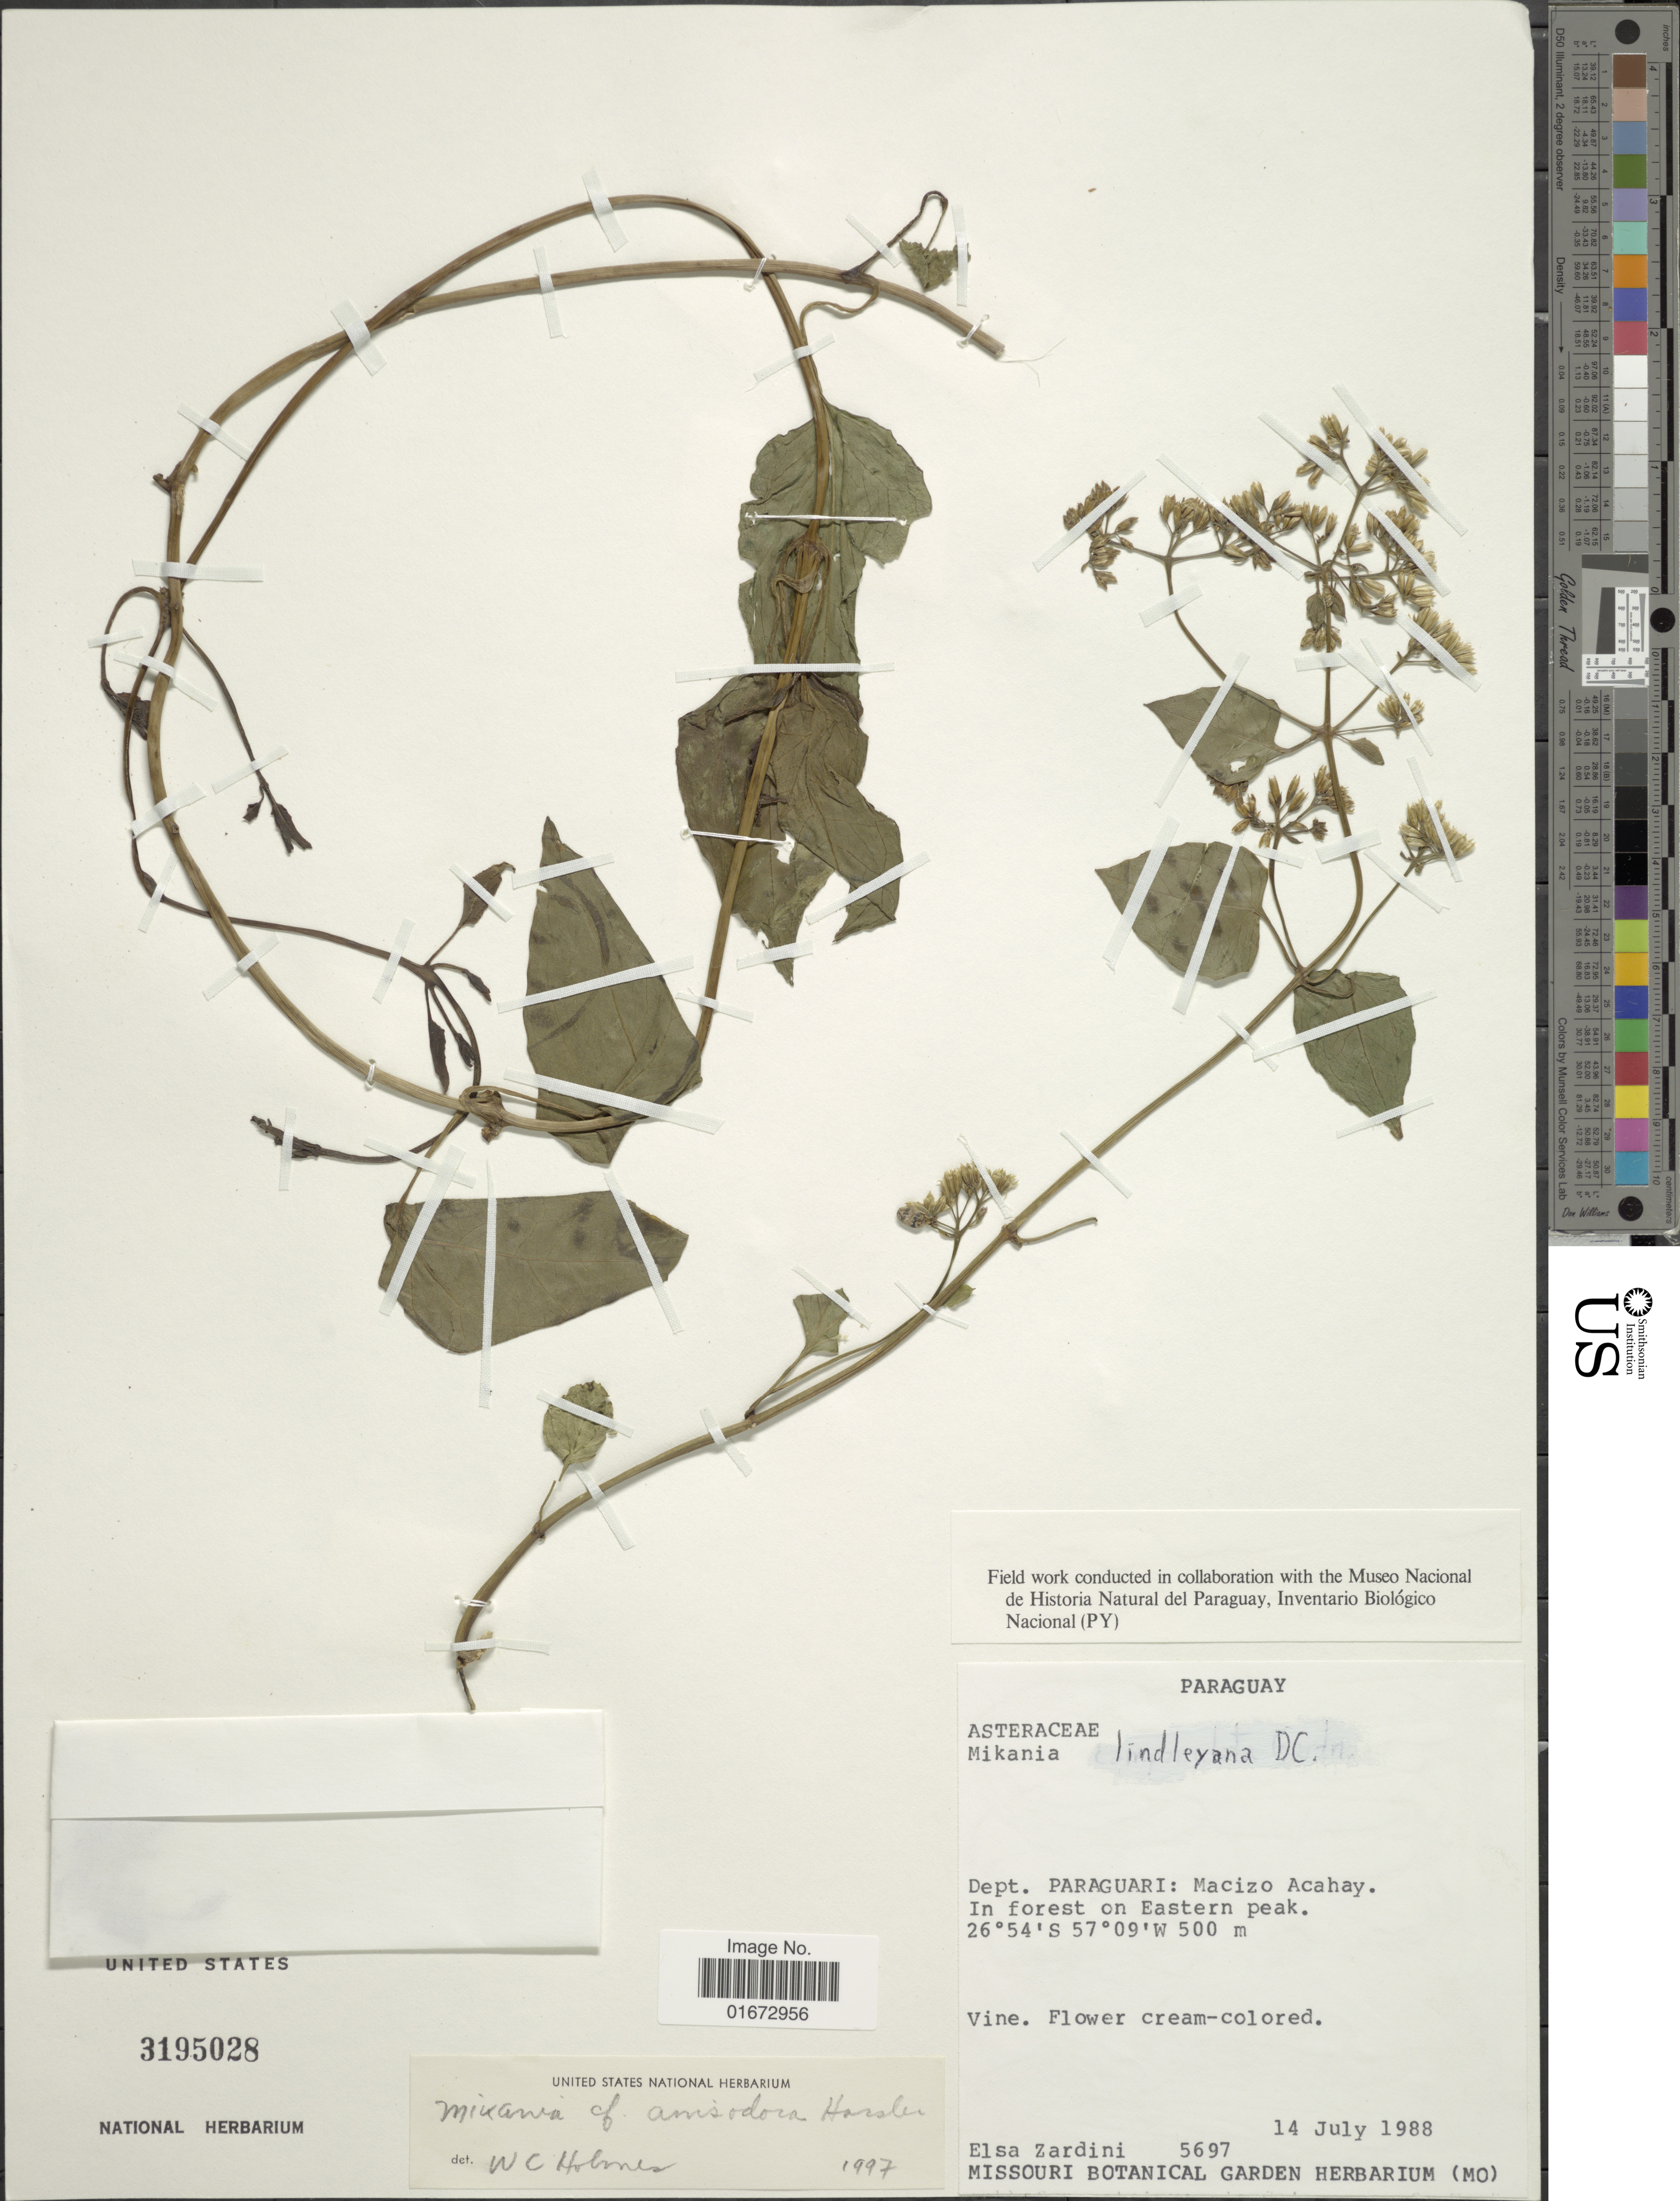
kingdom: Plantae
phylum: Tracheophyta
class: Magnoliopsida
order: Asterales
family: Asteraceae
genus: Mikania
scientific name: Mikania anisodora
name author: Hassl.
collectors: E. M. Zardini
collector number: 5697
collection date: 1988-07-14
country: Paraguay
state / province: Paraguari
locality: Dept. Paragauri: Macizo Acahay. In forest on Eastern peak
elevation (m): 500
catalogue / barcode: US 3195028